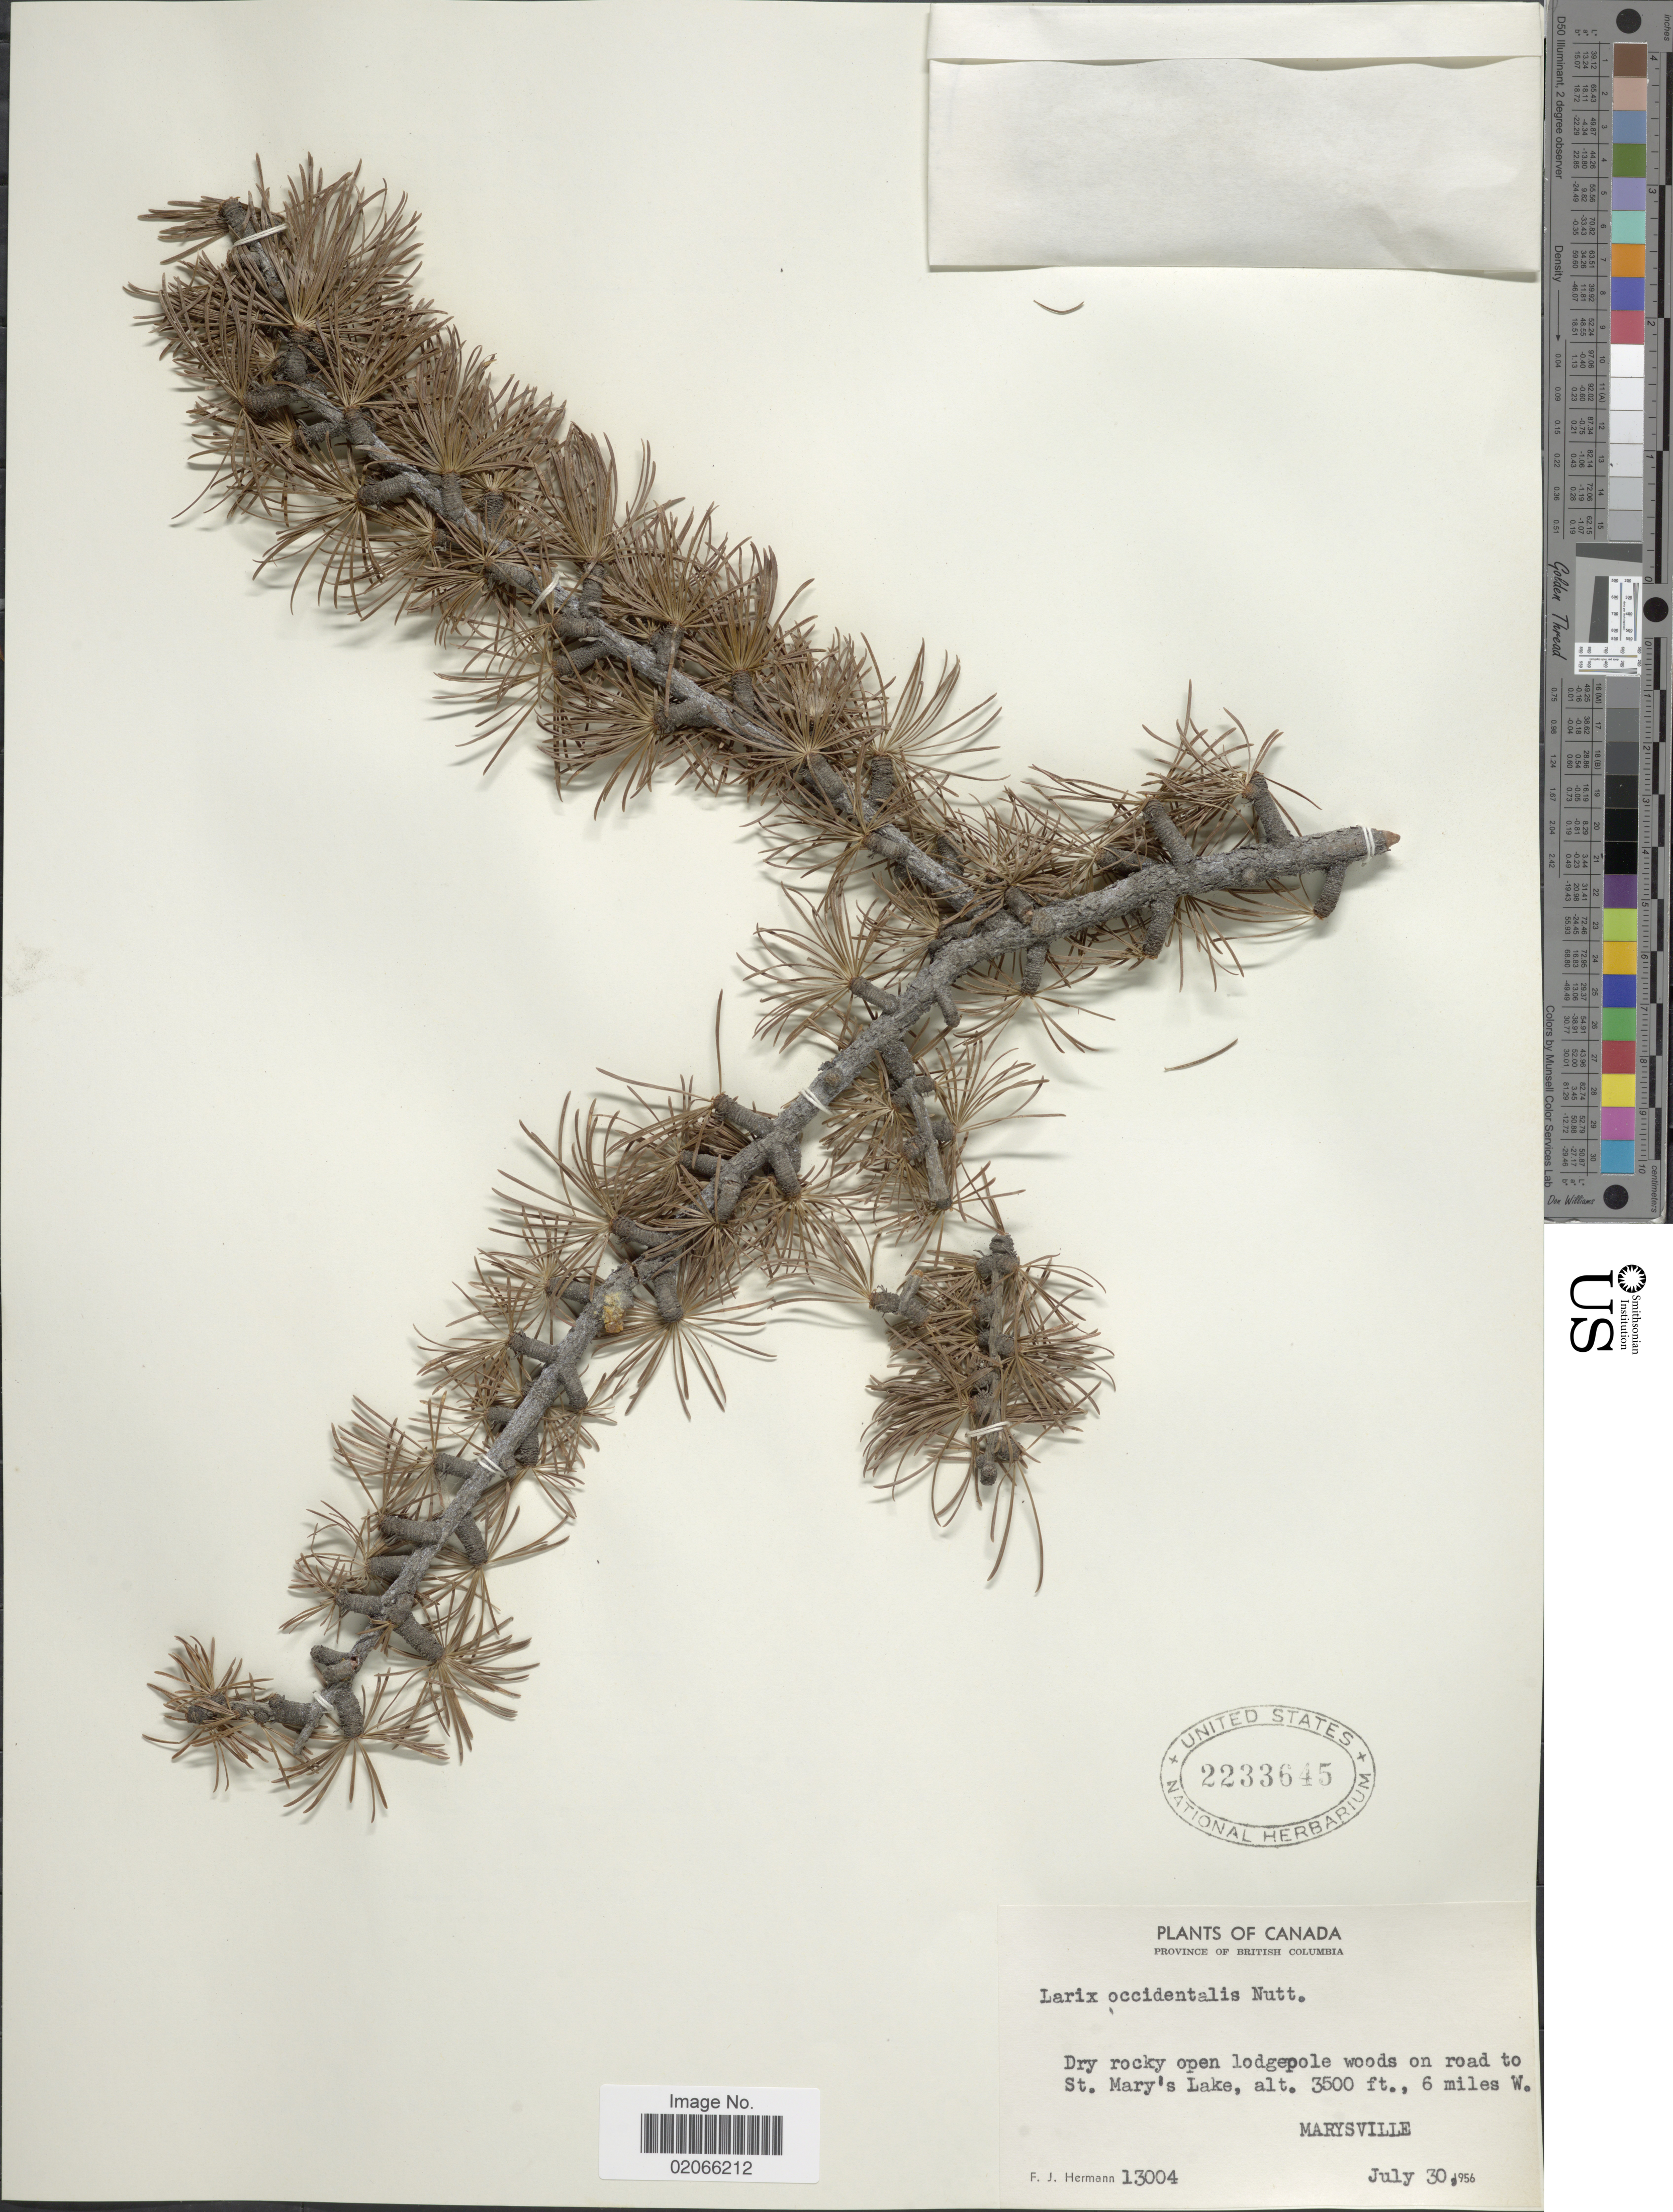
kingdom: Plantae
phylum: Tracheophyta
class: Pinopsida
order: Pinales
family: Pinaceae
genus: Larix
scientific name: Larix occidentalis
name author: Nutt.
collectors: F. J. Hermann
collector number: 13004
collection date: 1956-07-30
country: Canada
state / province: British Columbia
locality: British columbia.woods on road to st. Mary;s Lake. 6 miles W. Marysville.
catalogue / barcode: US 2233645